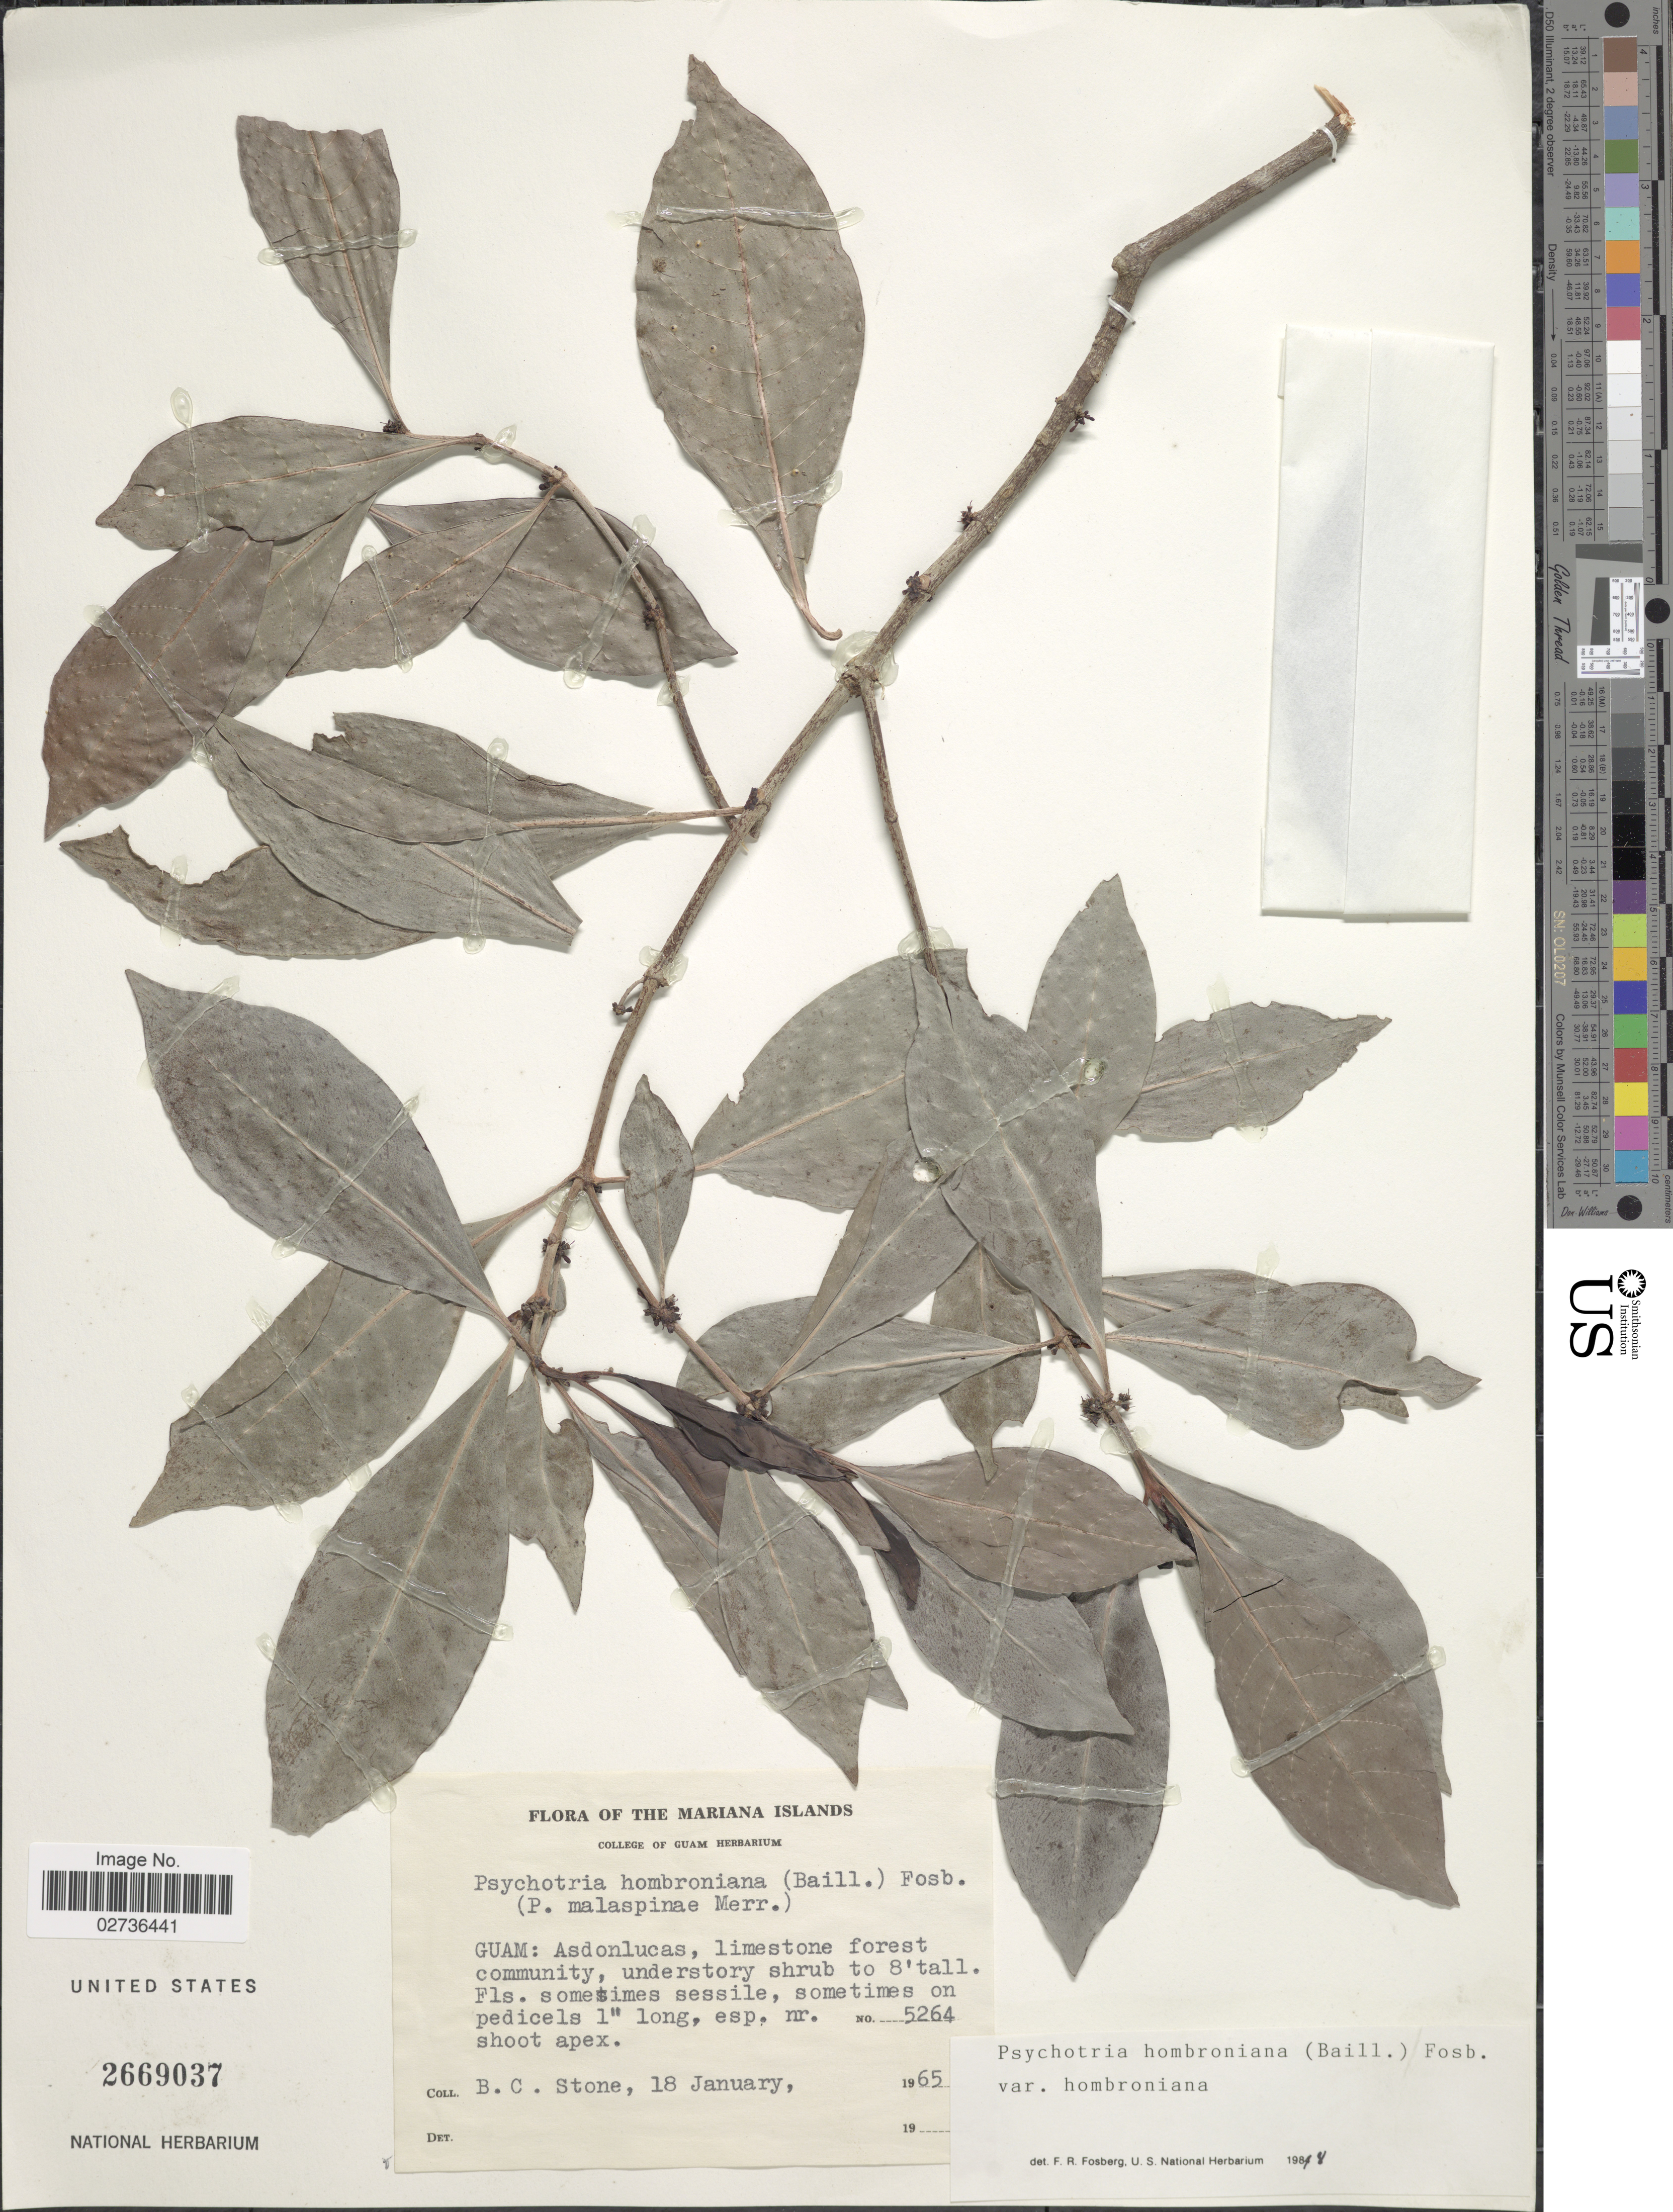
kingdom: Plantae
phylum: Tracheophyta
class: Magnoliopsida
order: Gentianales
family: Rubiaceae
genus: Psychotria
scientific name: Psychotria hombroniana var. hombroniana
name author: (Baill.) Fosberg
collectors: B. C. Stone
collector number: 5264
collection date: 1965-01-18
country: Guam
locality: The Marianas Islands, Guam: Asdonlucas, limestone forest community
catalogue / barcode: US 2669037